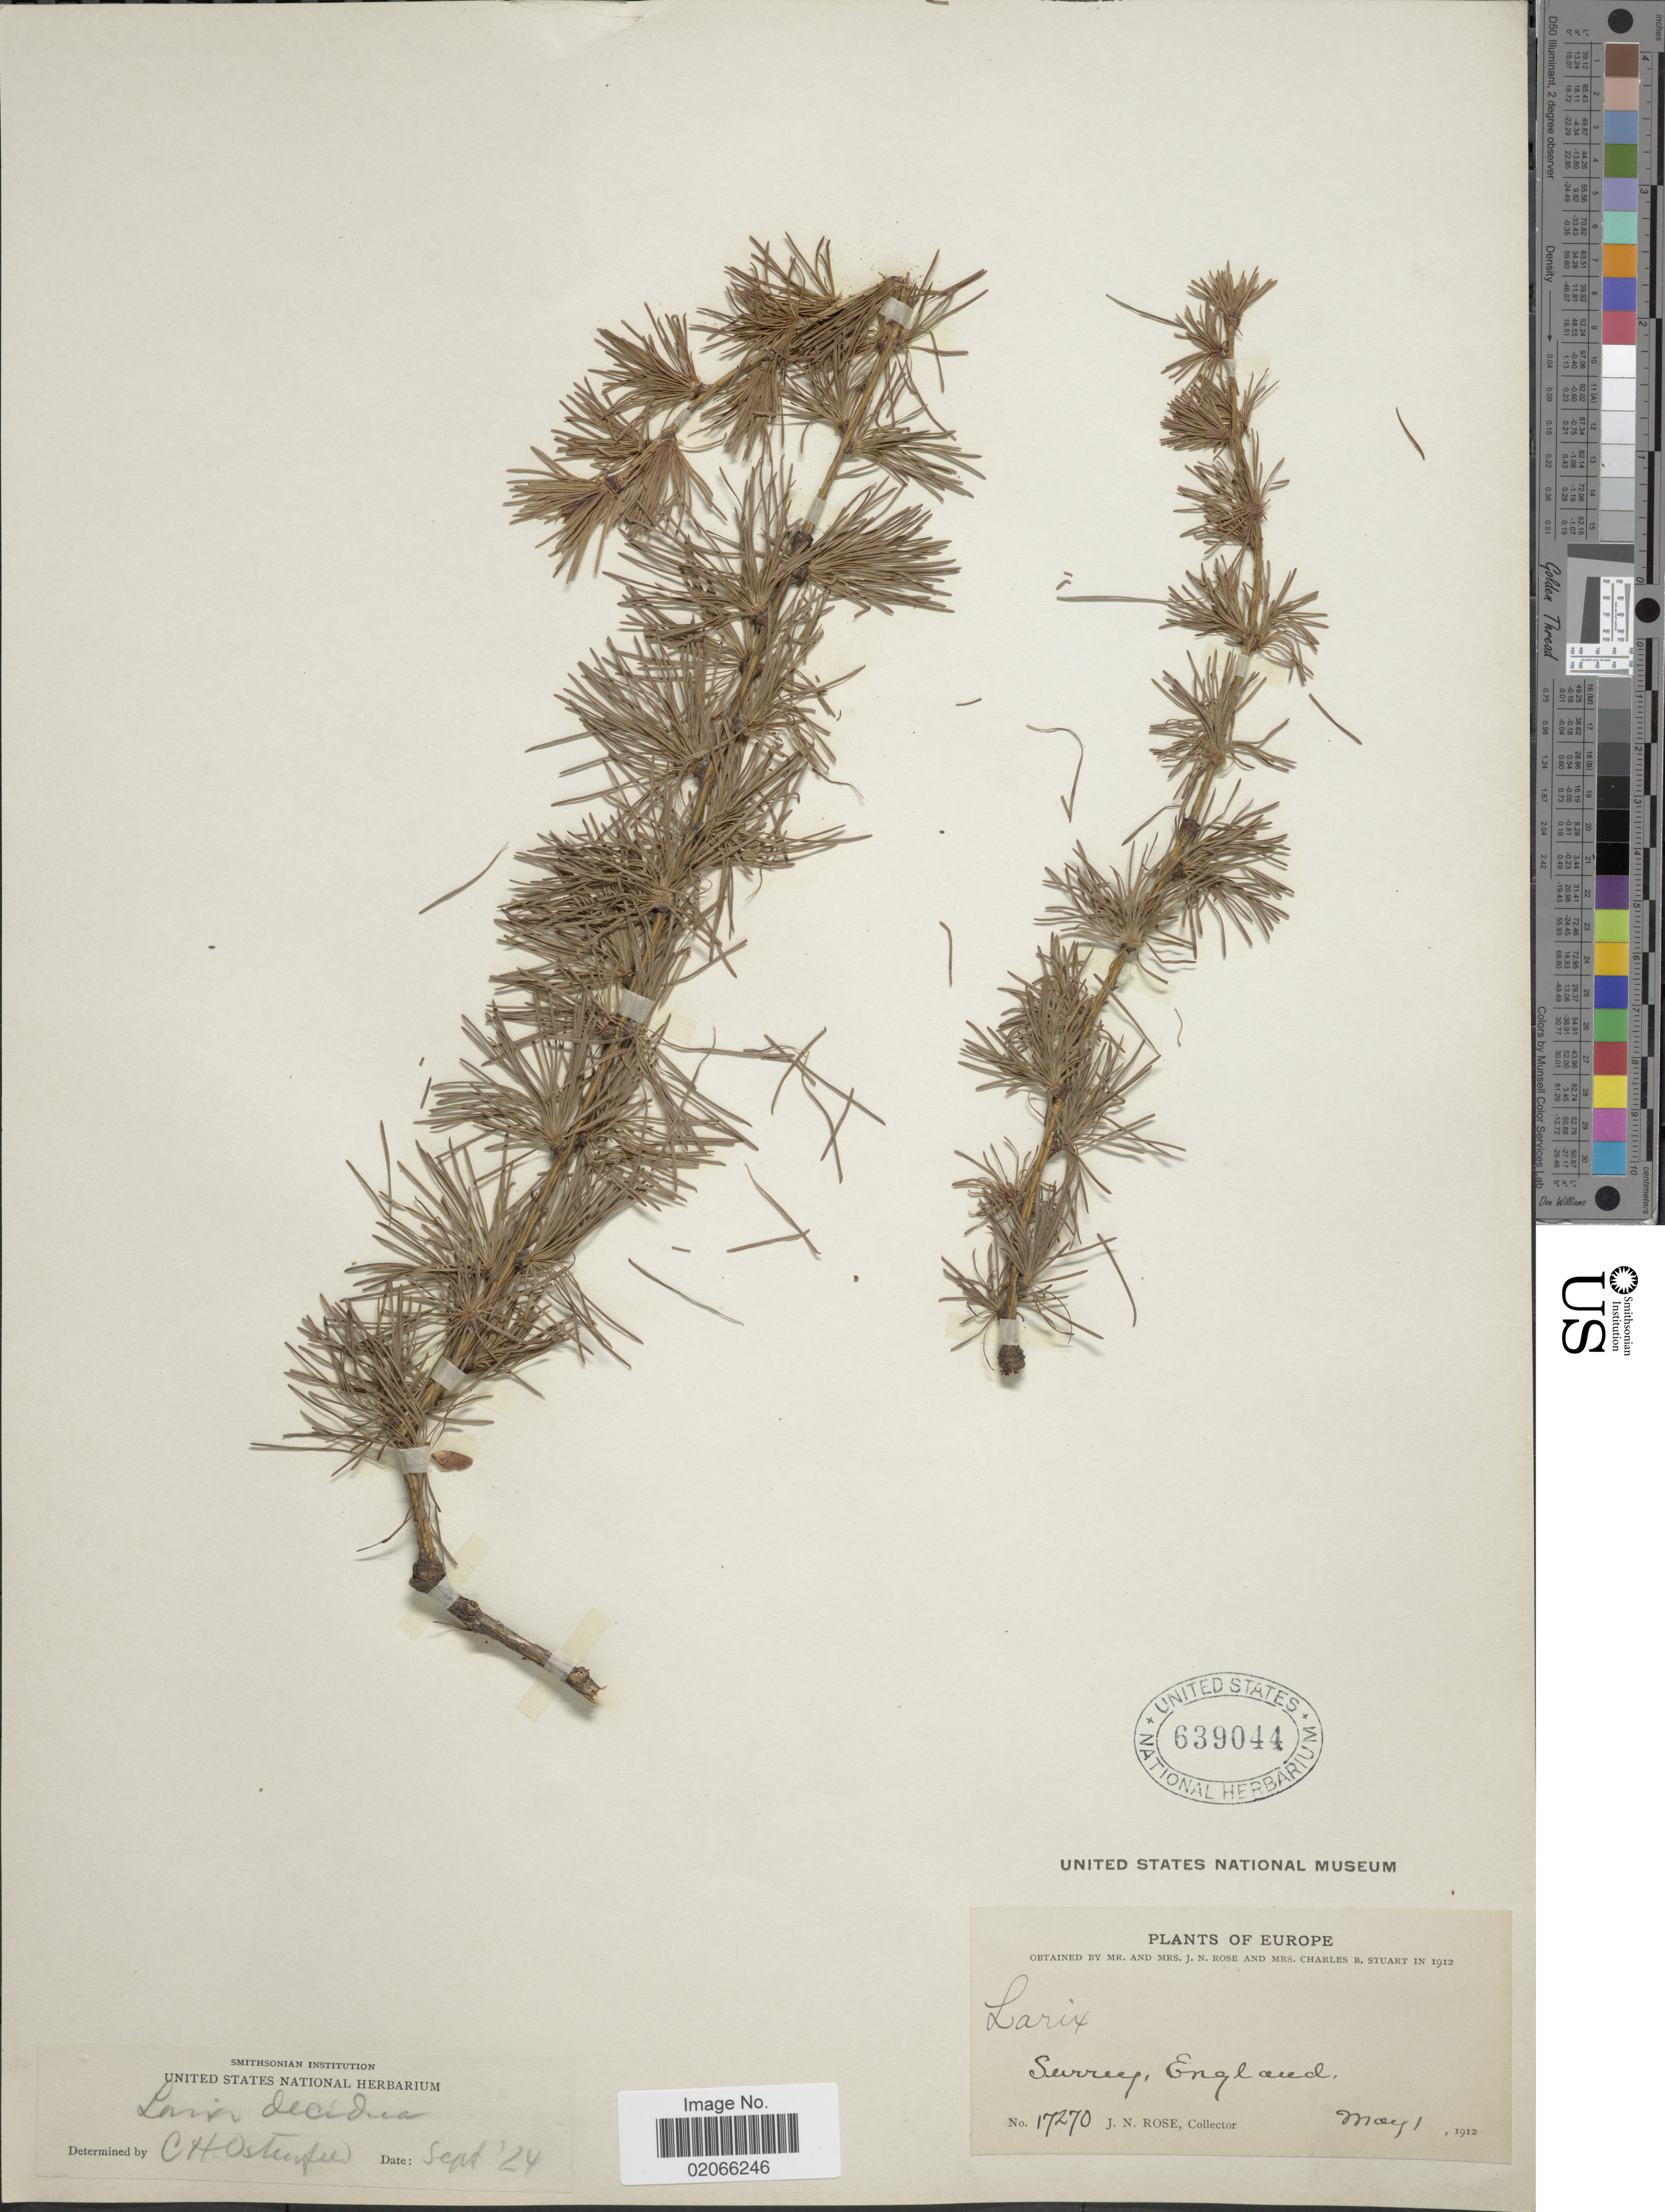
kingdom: Plantae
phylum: Tracheophyta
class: Pinopsida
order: Pinales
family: Pinaceae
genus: Larix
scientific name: Larix decidua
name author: Mill.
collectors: L. B. Rose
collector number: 17270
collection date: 1912-05-01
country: United Kingdom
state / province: England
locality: Surrey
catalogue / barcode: US 639044